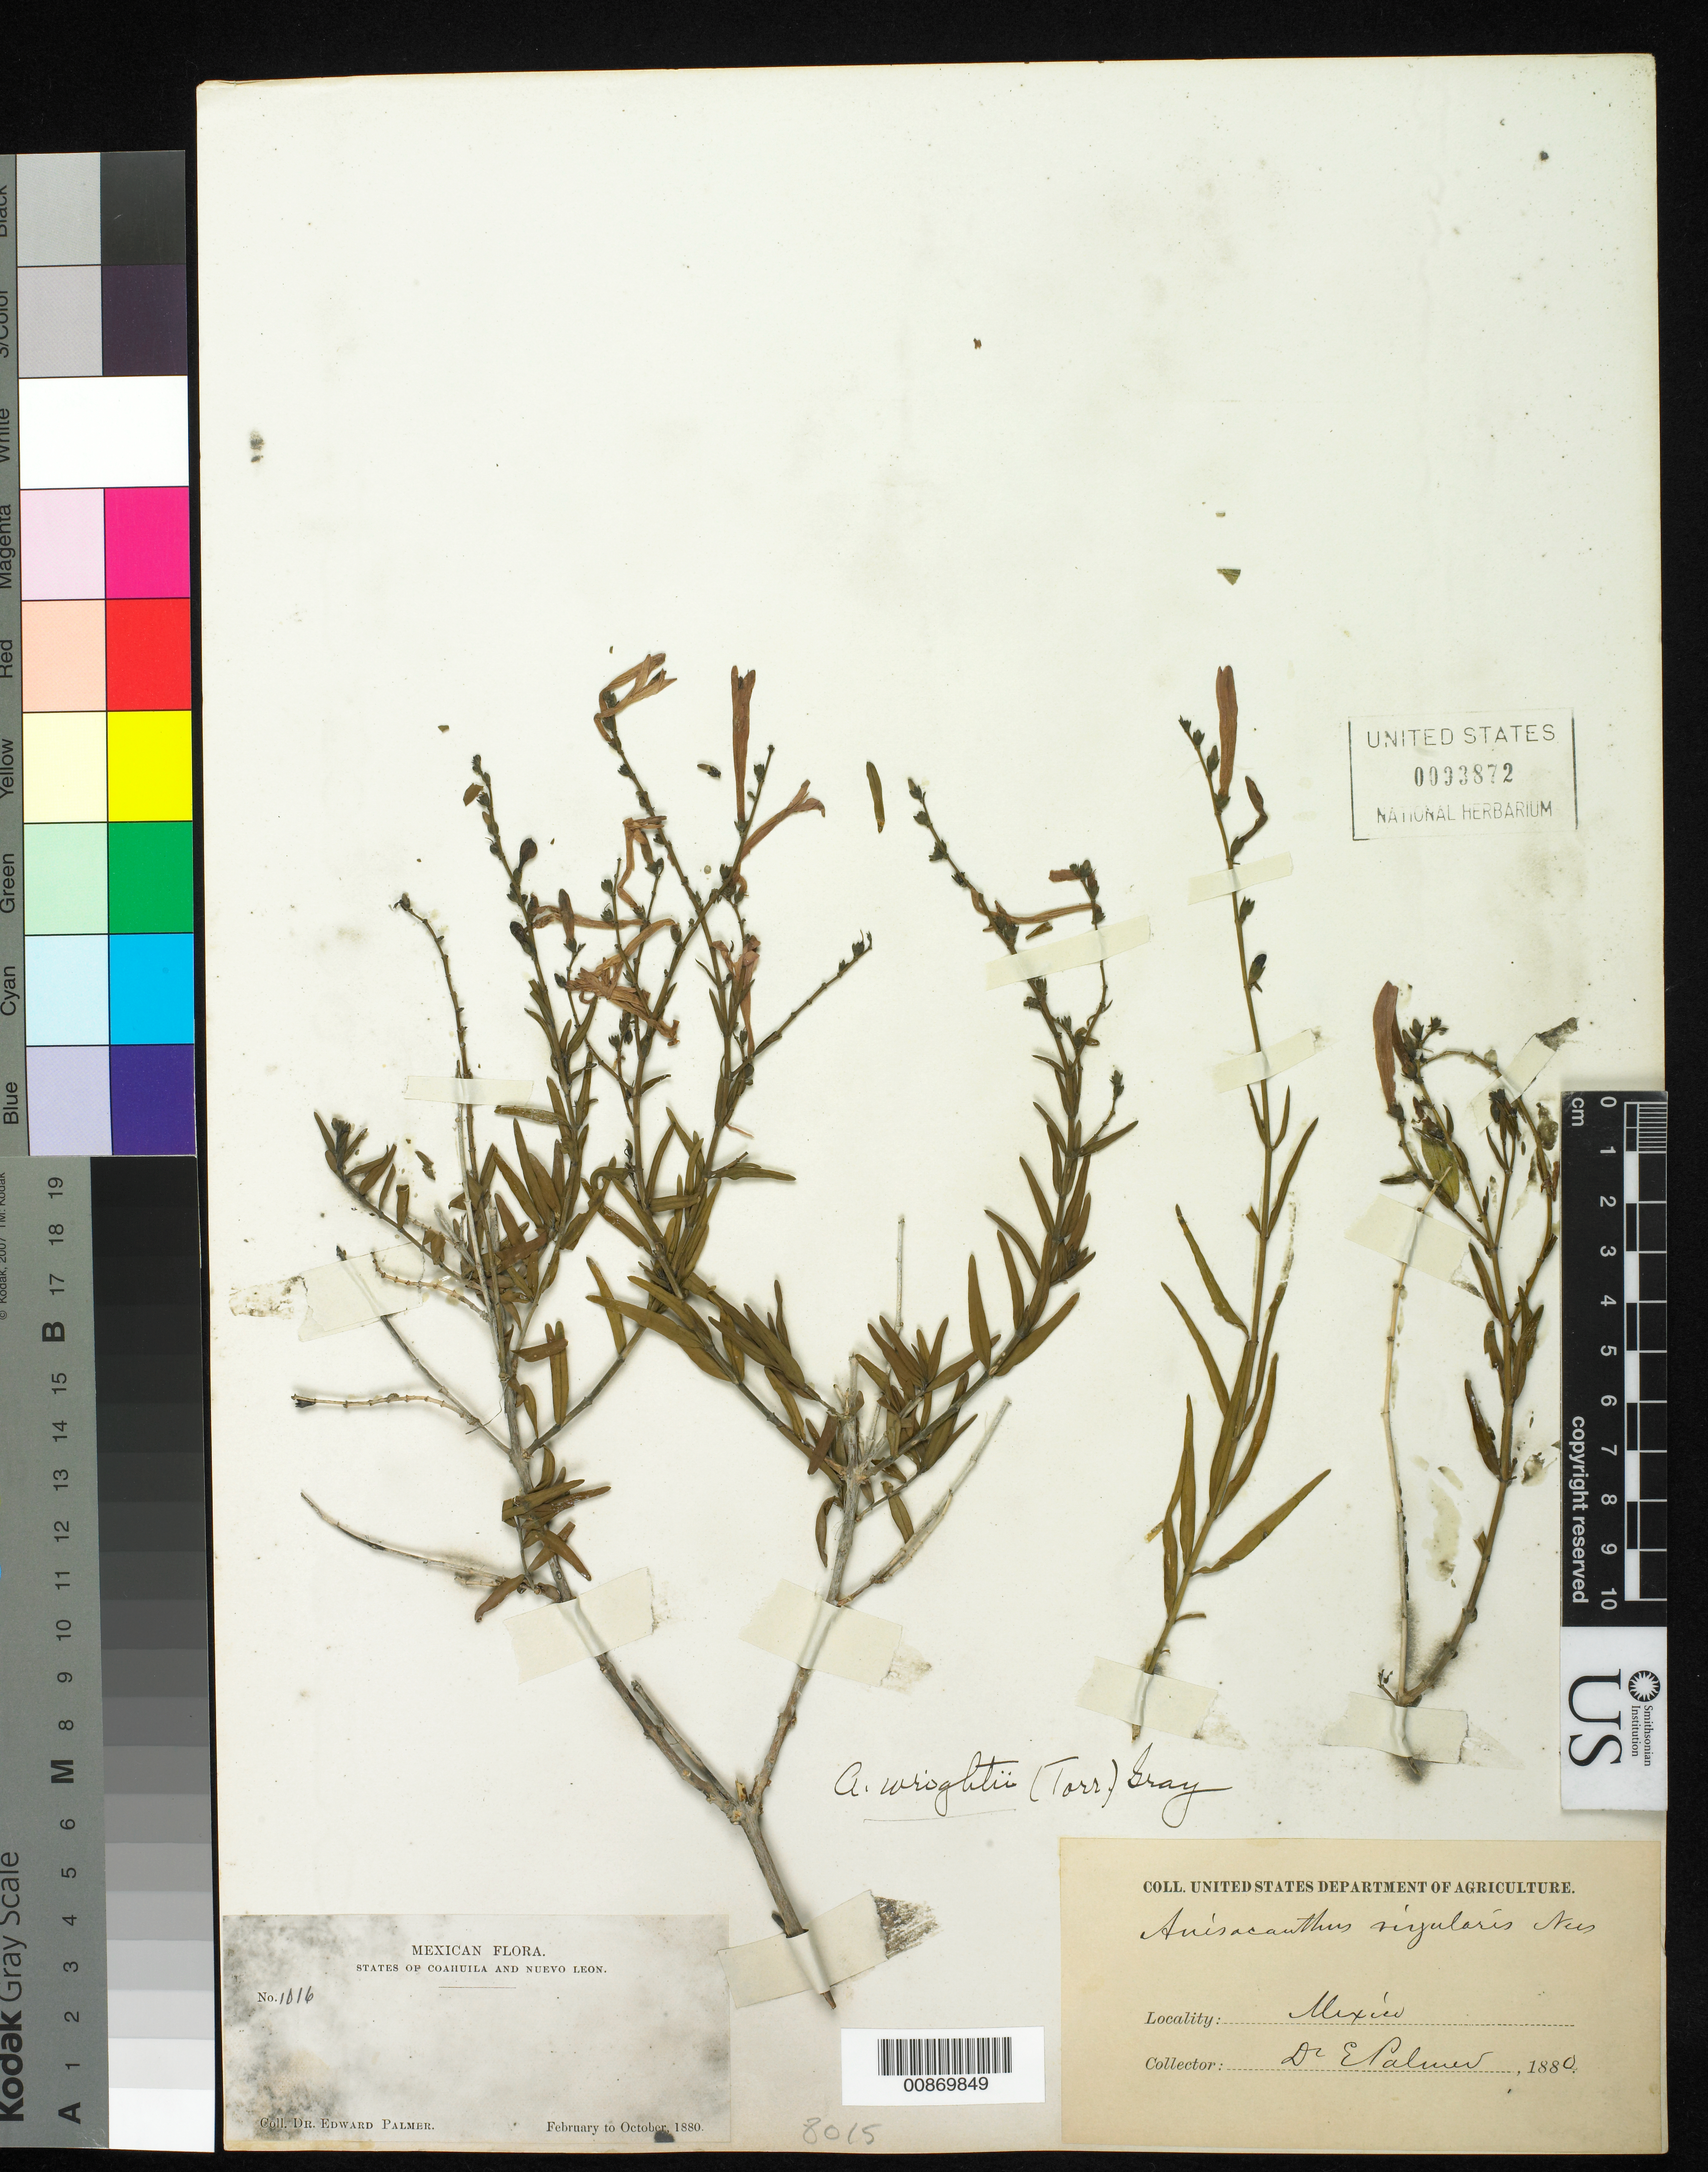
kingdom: Plantae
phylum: Tracheophyta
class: Magnoliopsida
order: Lamiales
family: Acanthaceae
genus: Anisacanthus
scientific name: Anisacanthus wrightii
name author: (Torr.) A. Gray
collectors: E. Palmer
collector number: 1016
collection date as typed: Feb 1880 to -- Oct 1880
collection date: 1880-02/1880-10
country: Mexico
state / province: Coahuila / Nuevo León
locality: States of Coahuila and Nuevo León.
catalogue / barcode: US 93872